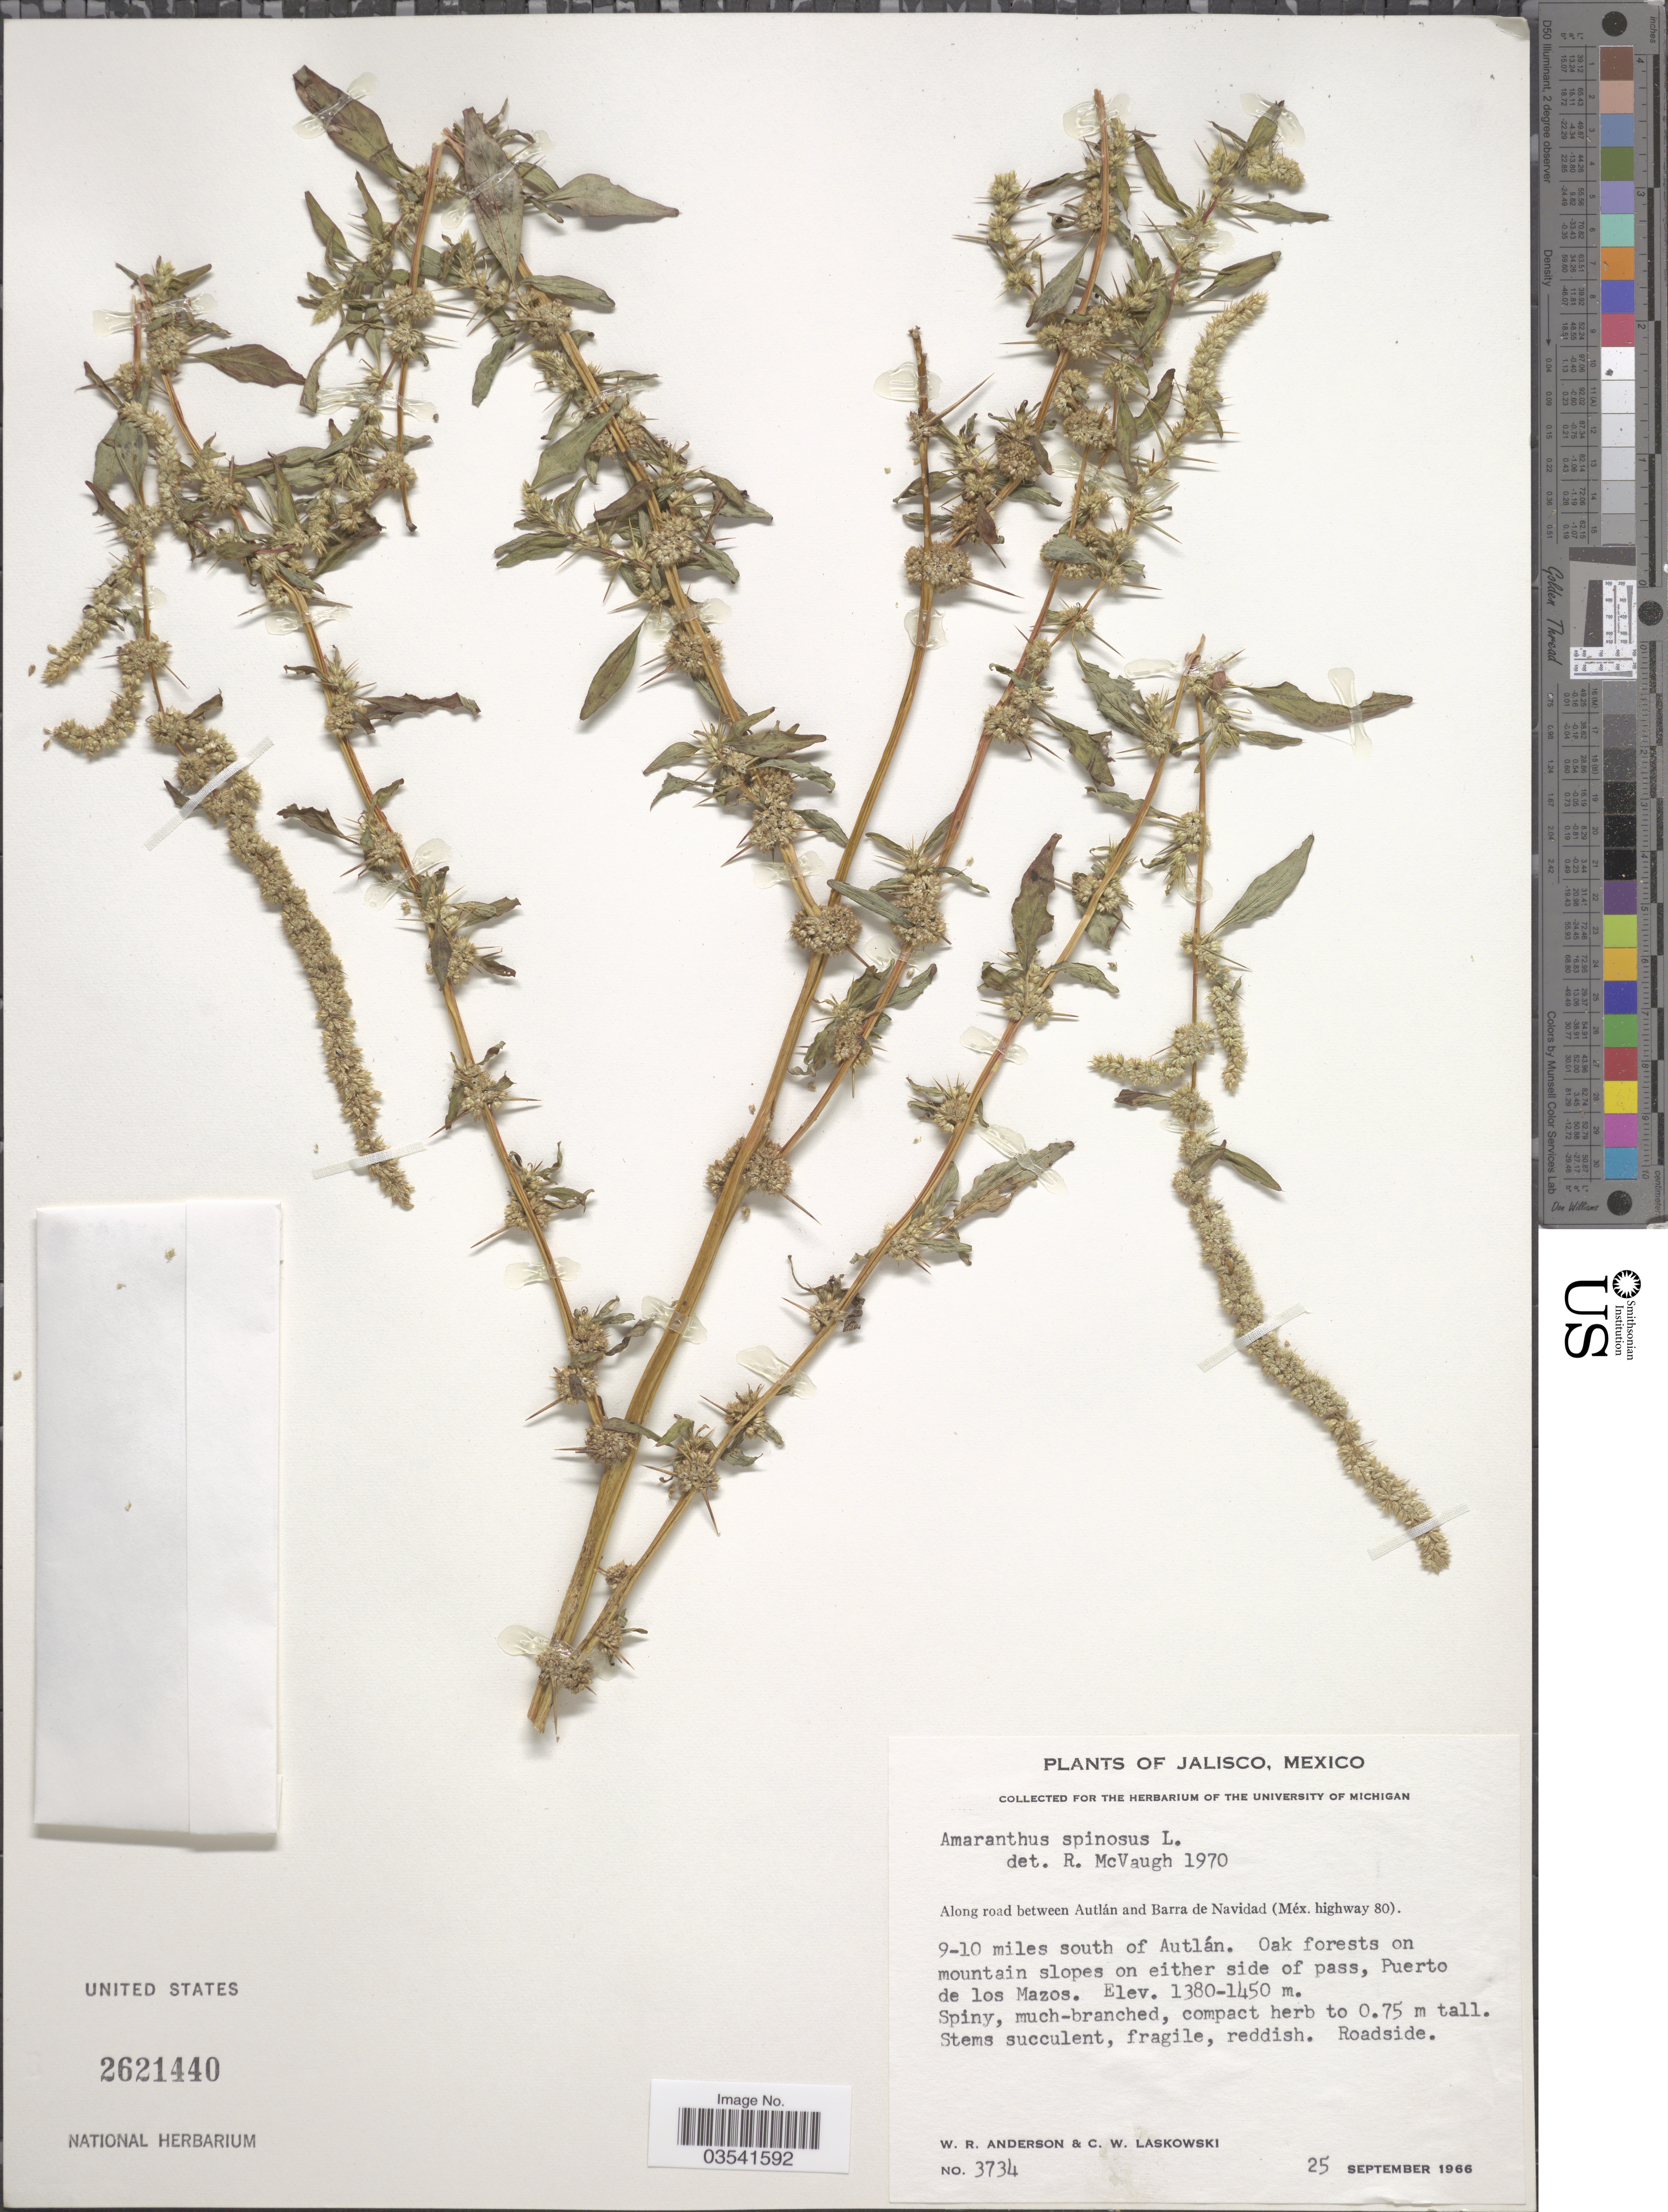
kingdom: Plantae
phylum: Tracheophyta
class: Magnoliopsida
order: Caryophyllales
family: Amaranthaceae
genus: Amaranthus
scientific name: Amaranthus spinosus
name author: L.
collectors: W. Anderson & C. Laskowski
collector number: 3734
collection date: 1966-09-25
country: Mexico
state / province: Jalisco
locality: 9-10 miles south of Autlán. Puerto de los Mazos.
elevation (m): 1380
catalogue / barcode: US 2621440